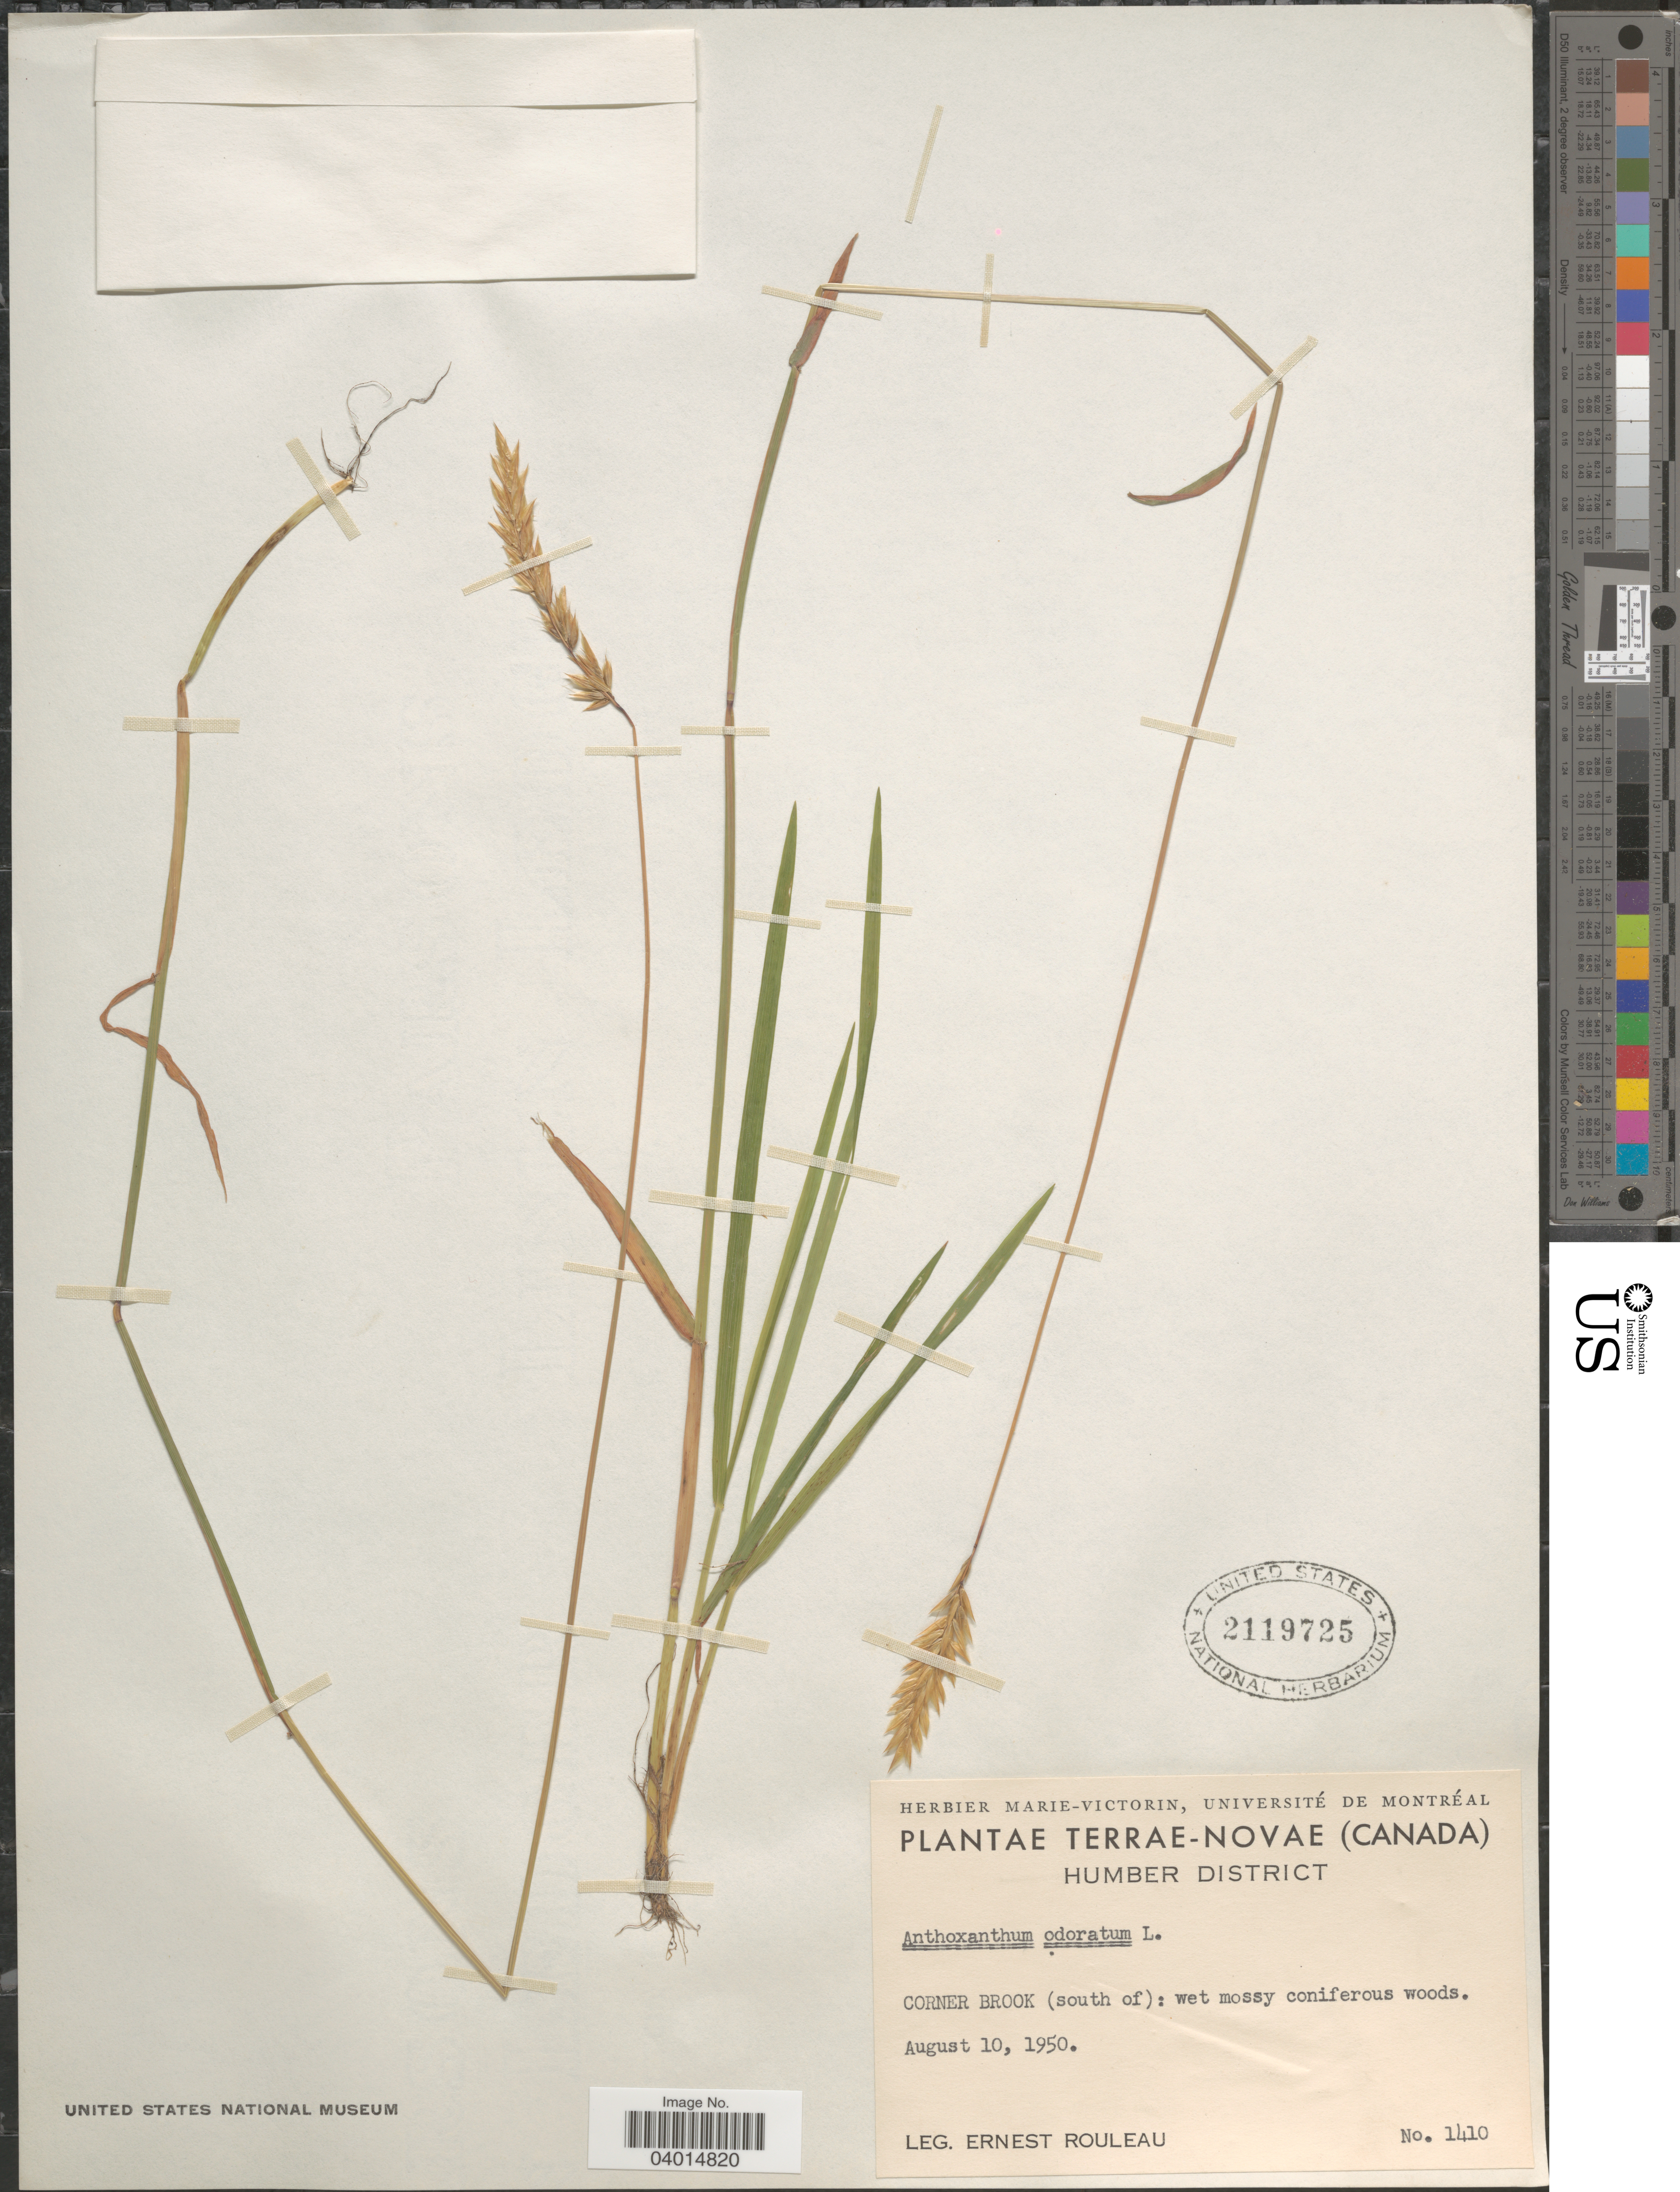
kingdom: Plantae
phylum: Tracheophyta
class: Liliopsida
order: Poales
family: Poaceae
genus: Anthoxanthum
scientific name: Anthoxanthum odoratum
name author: L.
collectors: J. Rouleau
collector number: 1410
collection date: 1950-08-10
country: Canada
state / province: Newfoundland and Labrador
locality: Terrae-Novae. Humber District. Corner Brook (south of).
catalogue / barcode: US 2119725